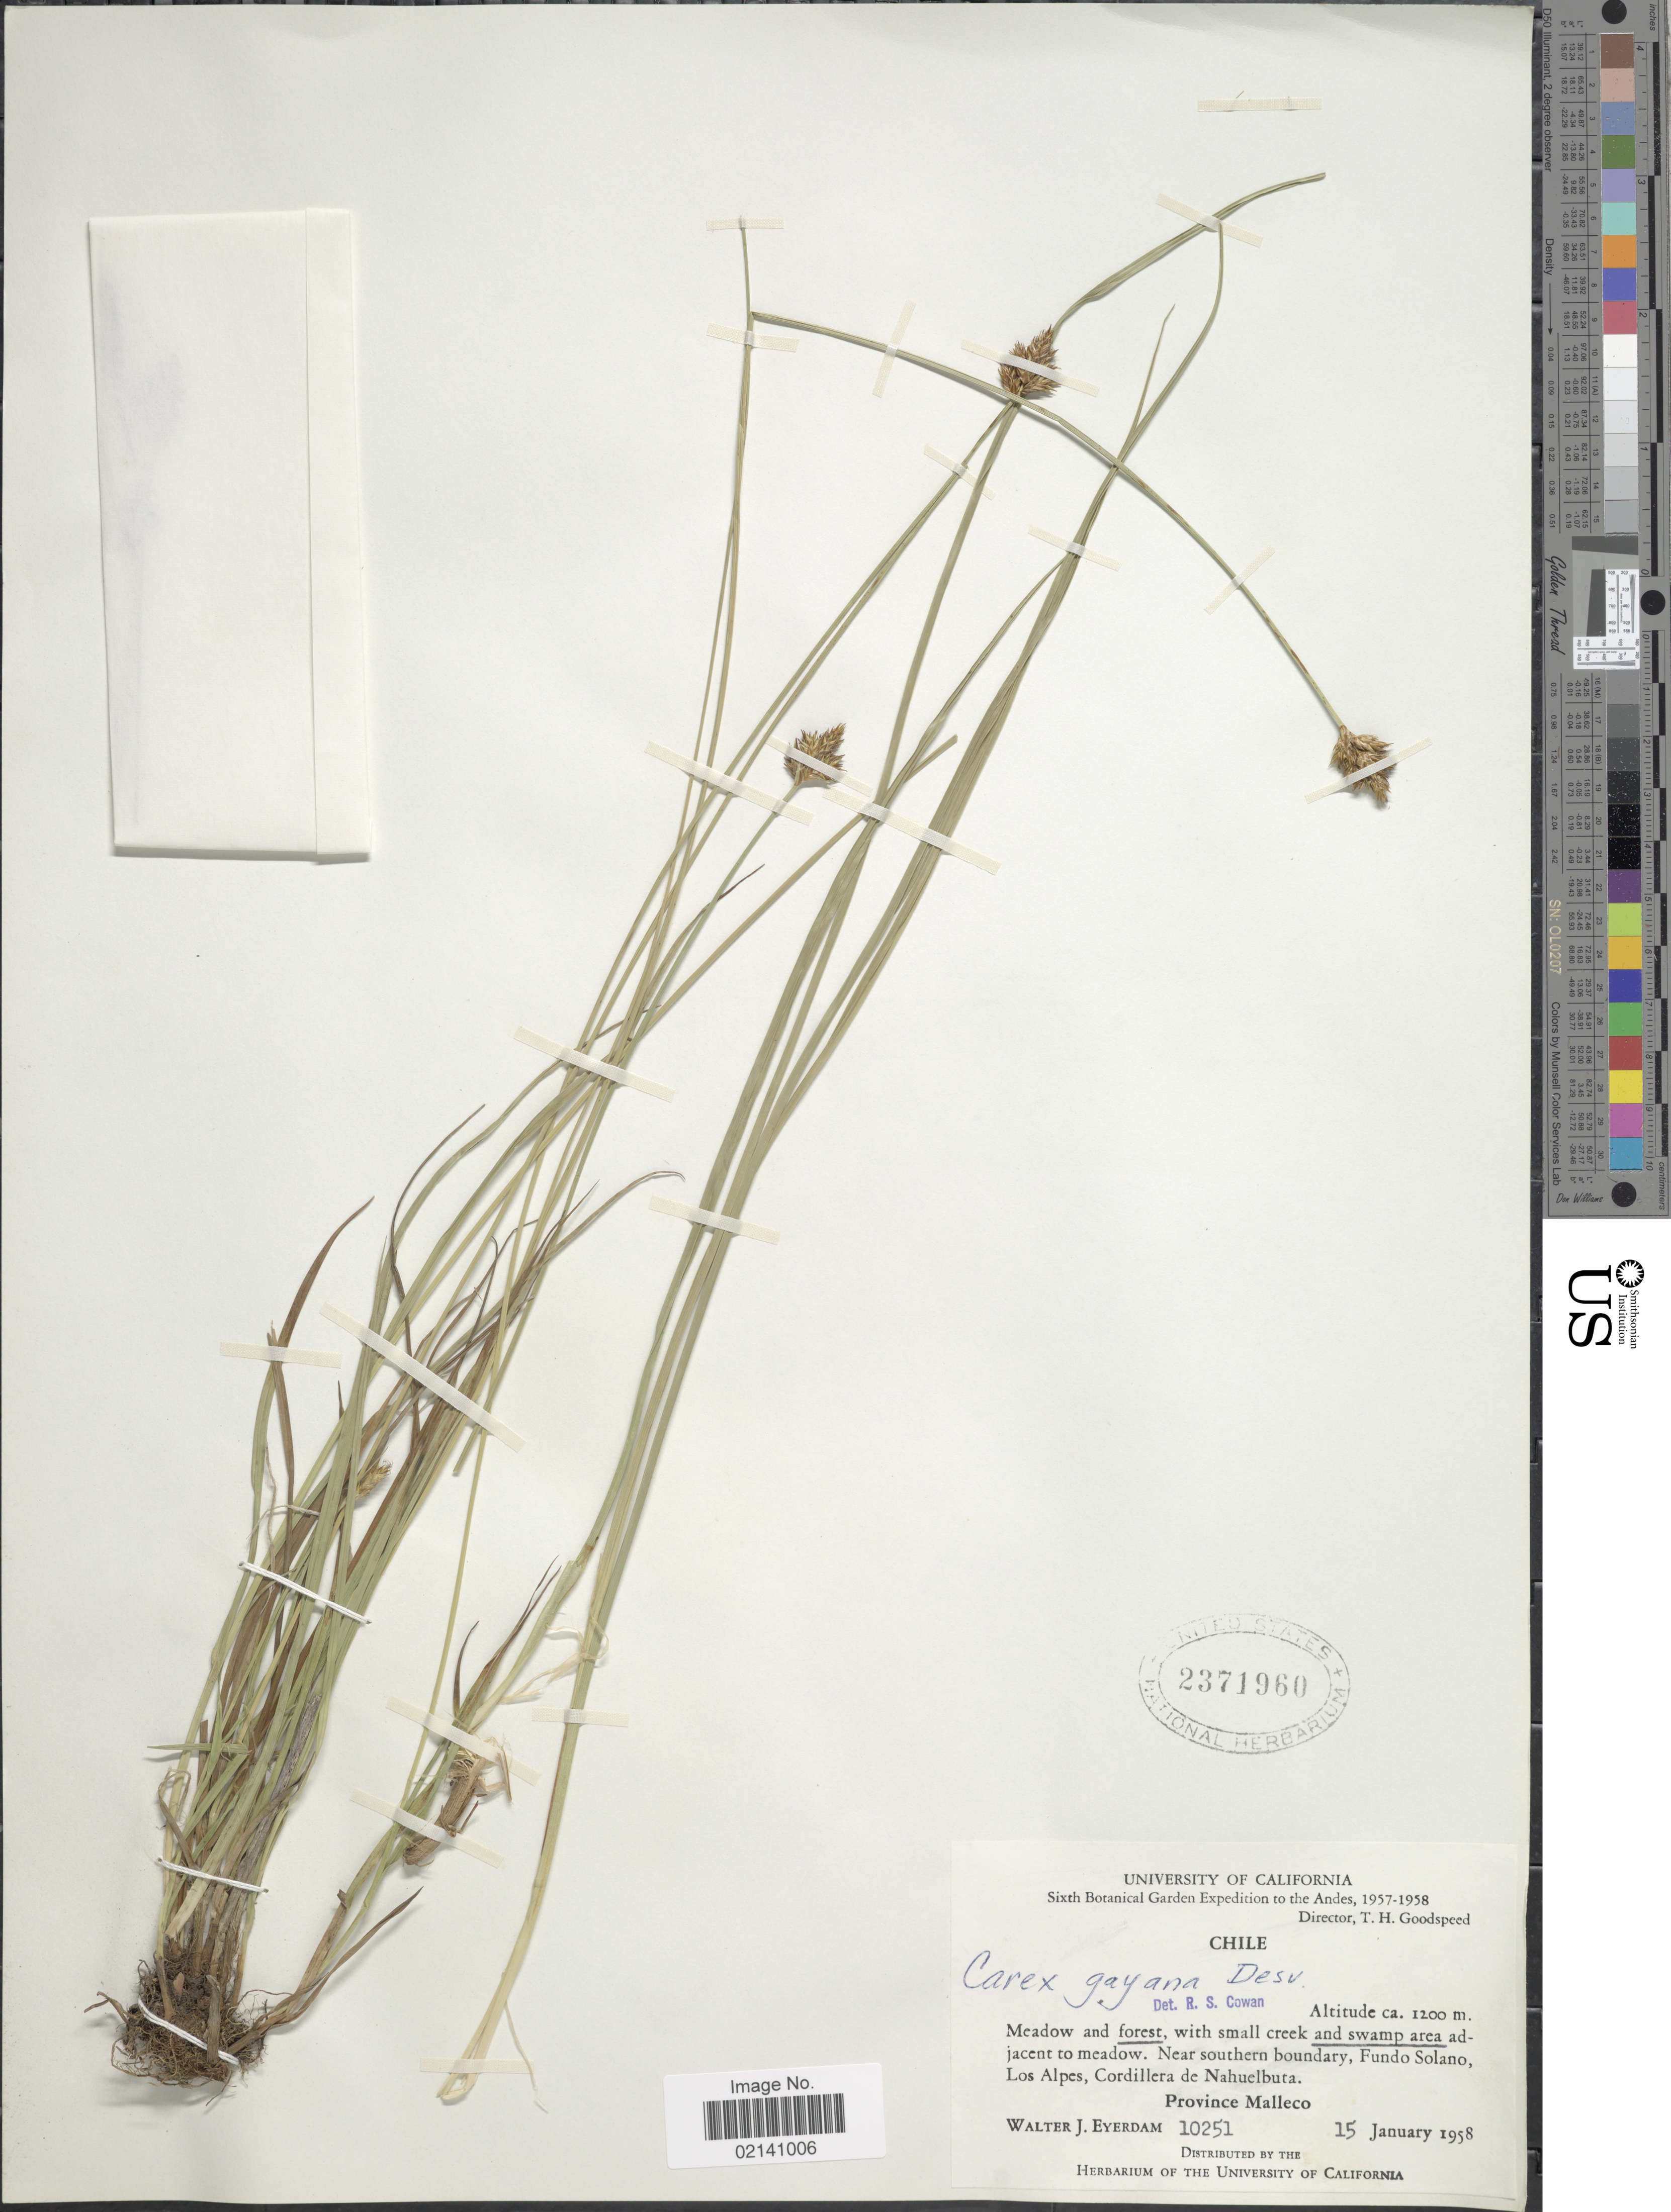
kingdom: Plantae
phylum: Tracheophyta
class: Liliopsida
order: Poales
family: Cyperaceae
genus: Carex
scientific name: Carex gayana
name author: Desv.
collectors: W. J. Eyerdam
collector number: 10251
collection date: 1958-01-15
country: Chile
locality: Near southern boundary, Fundo Solano, Los Alpes, Cordillera de Nahuelbuta, Province Malleco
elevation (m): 1200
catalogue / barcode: US 2371960